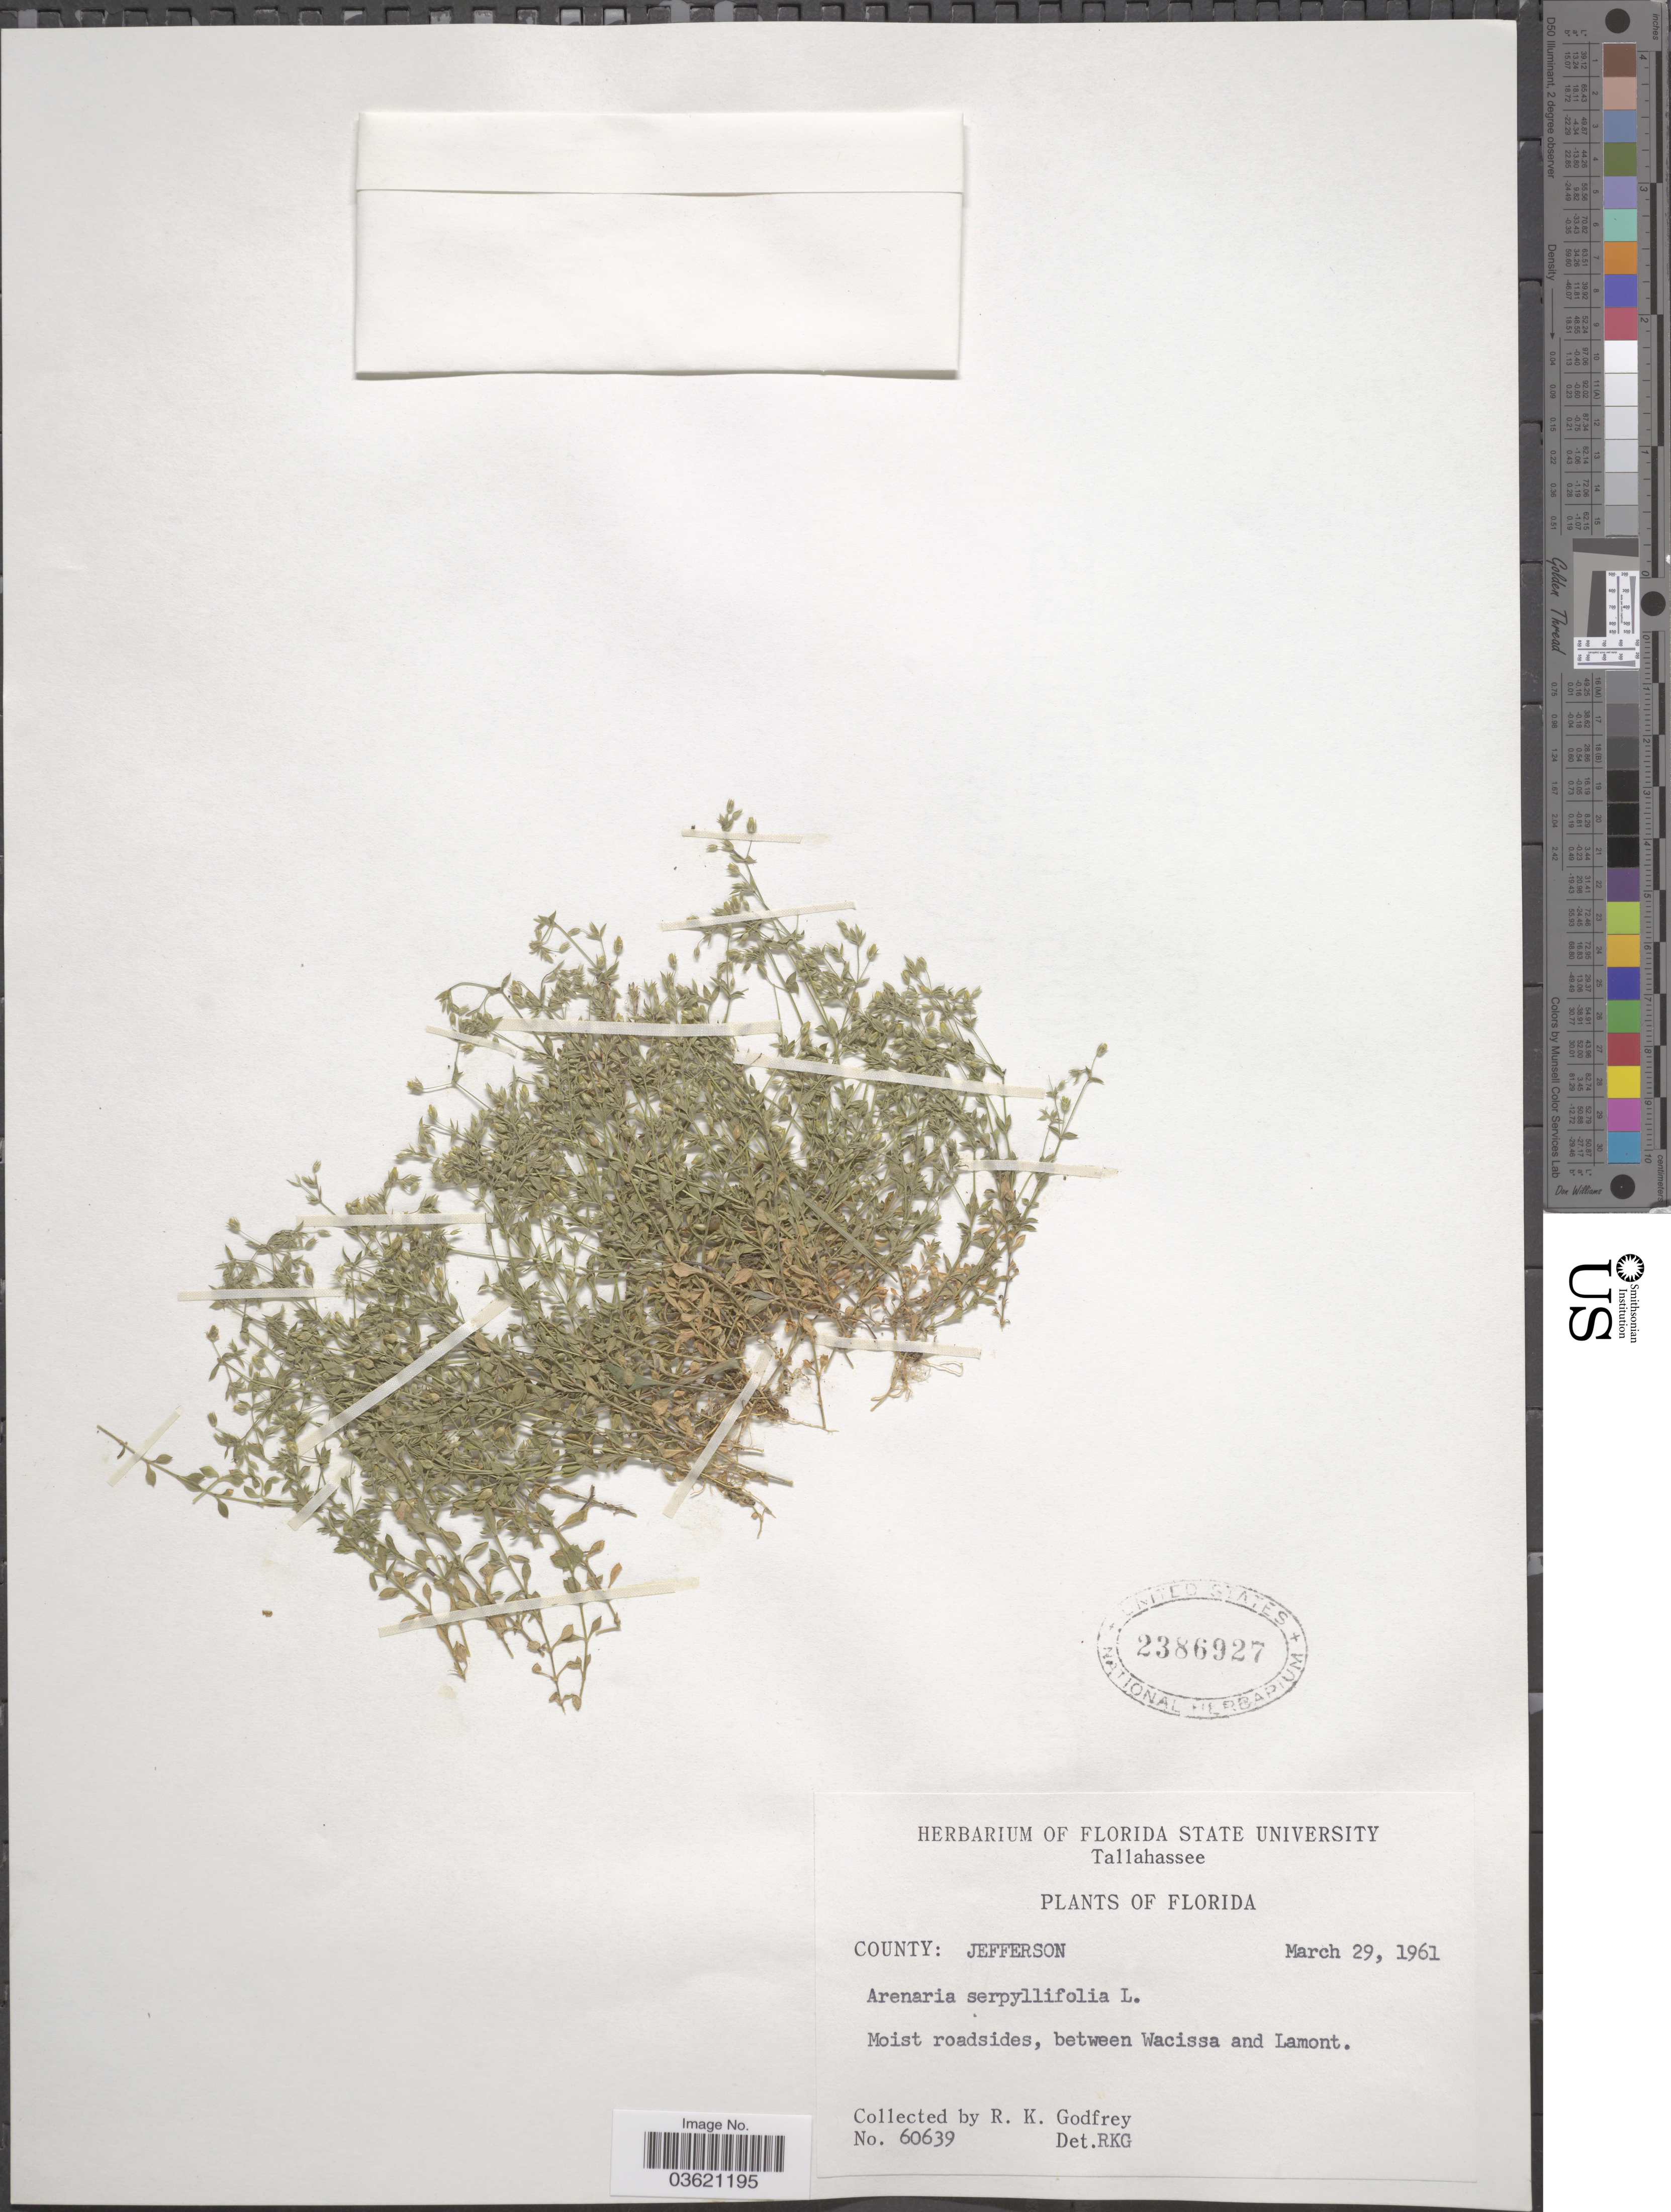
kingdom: Plantae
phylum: Tracheophyta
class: Magnoliopsida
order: Caryophyllales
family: Caryophyllaceae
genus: Arenaria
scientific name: Arenaria serpyllifolia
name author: L.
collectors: R. K. Godfrey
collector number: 60639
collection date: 1961-03-29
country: United States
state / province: Florida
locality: County: Jefferson. Moist roadsides, between Wacissa and Lamont.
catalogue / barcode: US 2386927